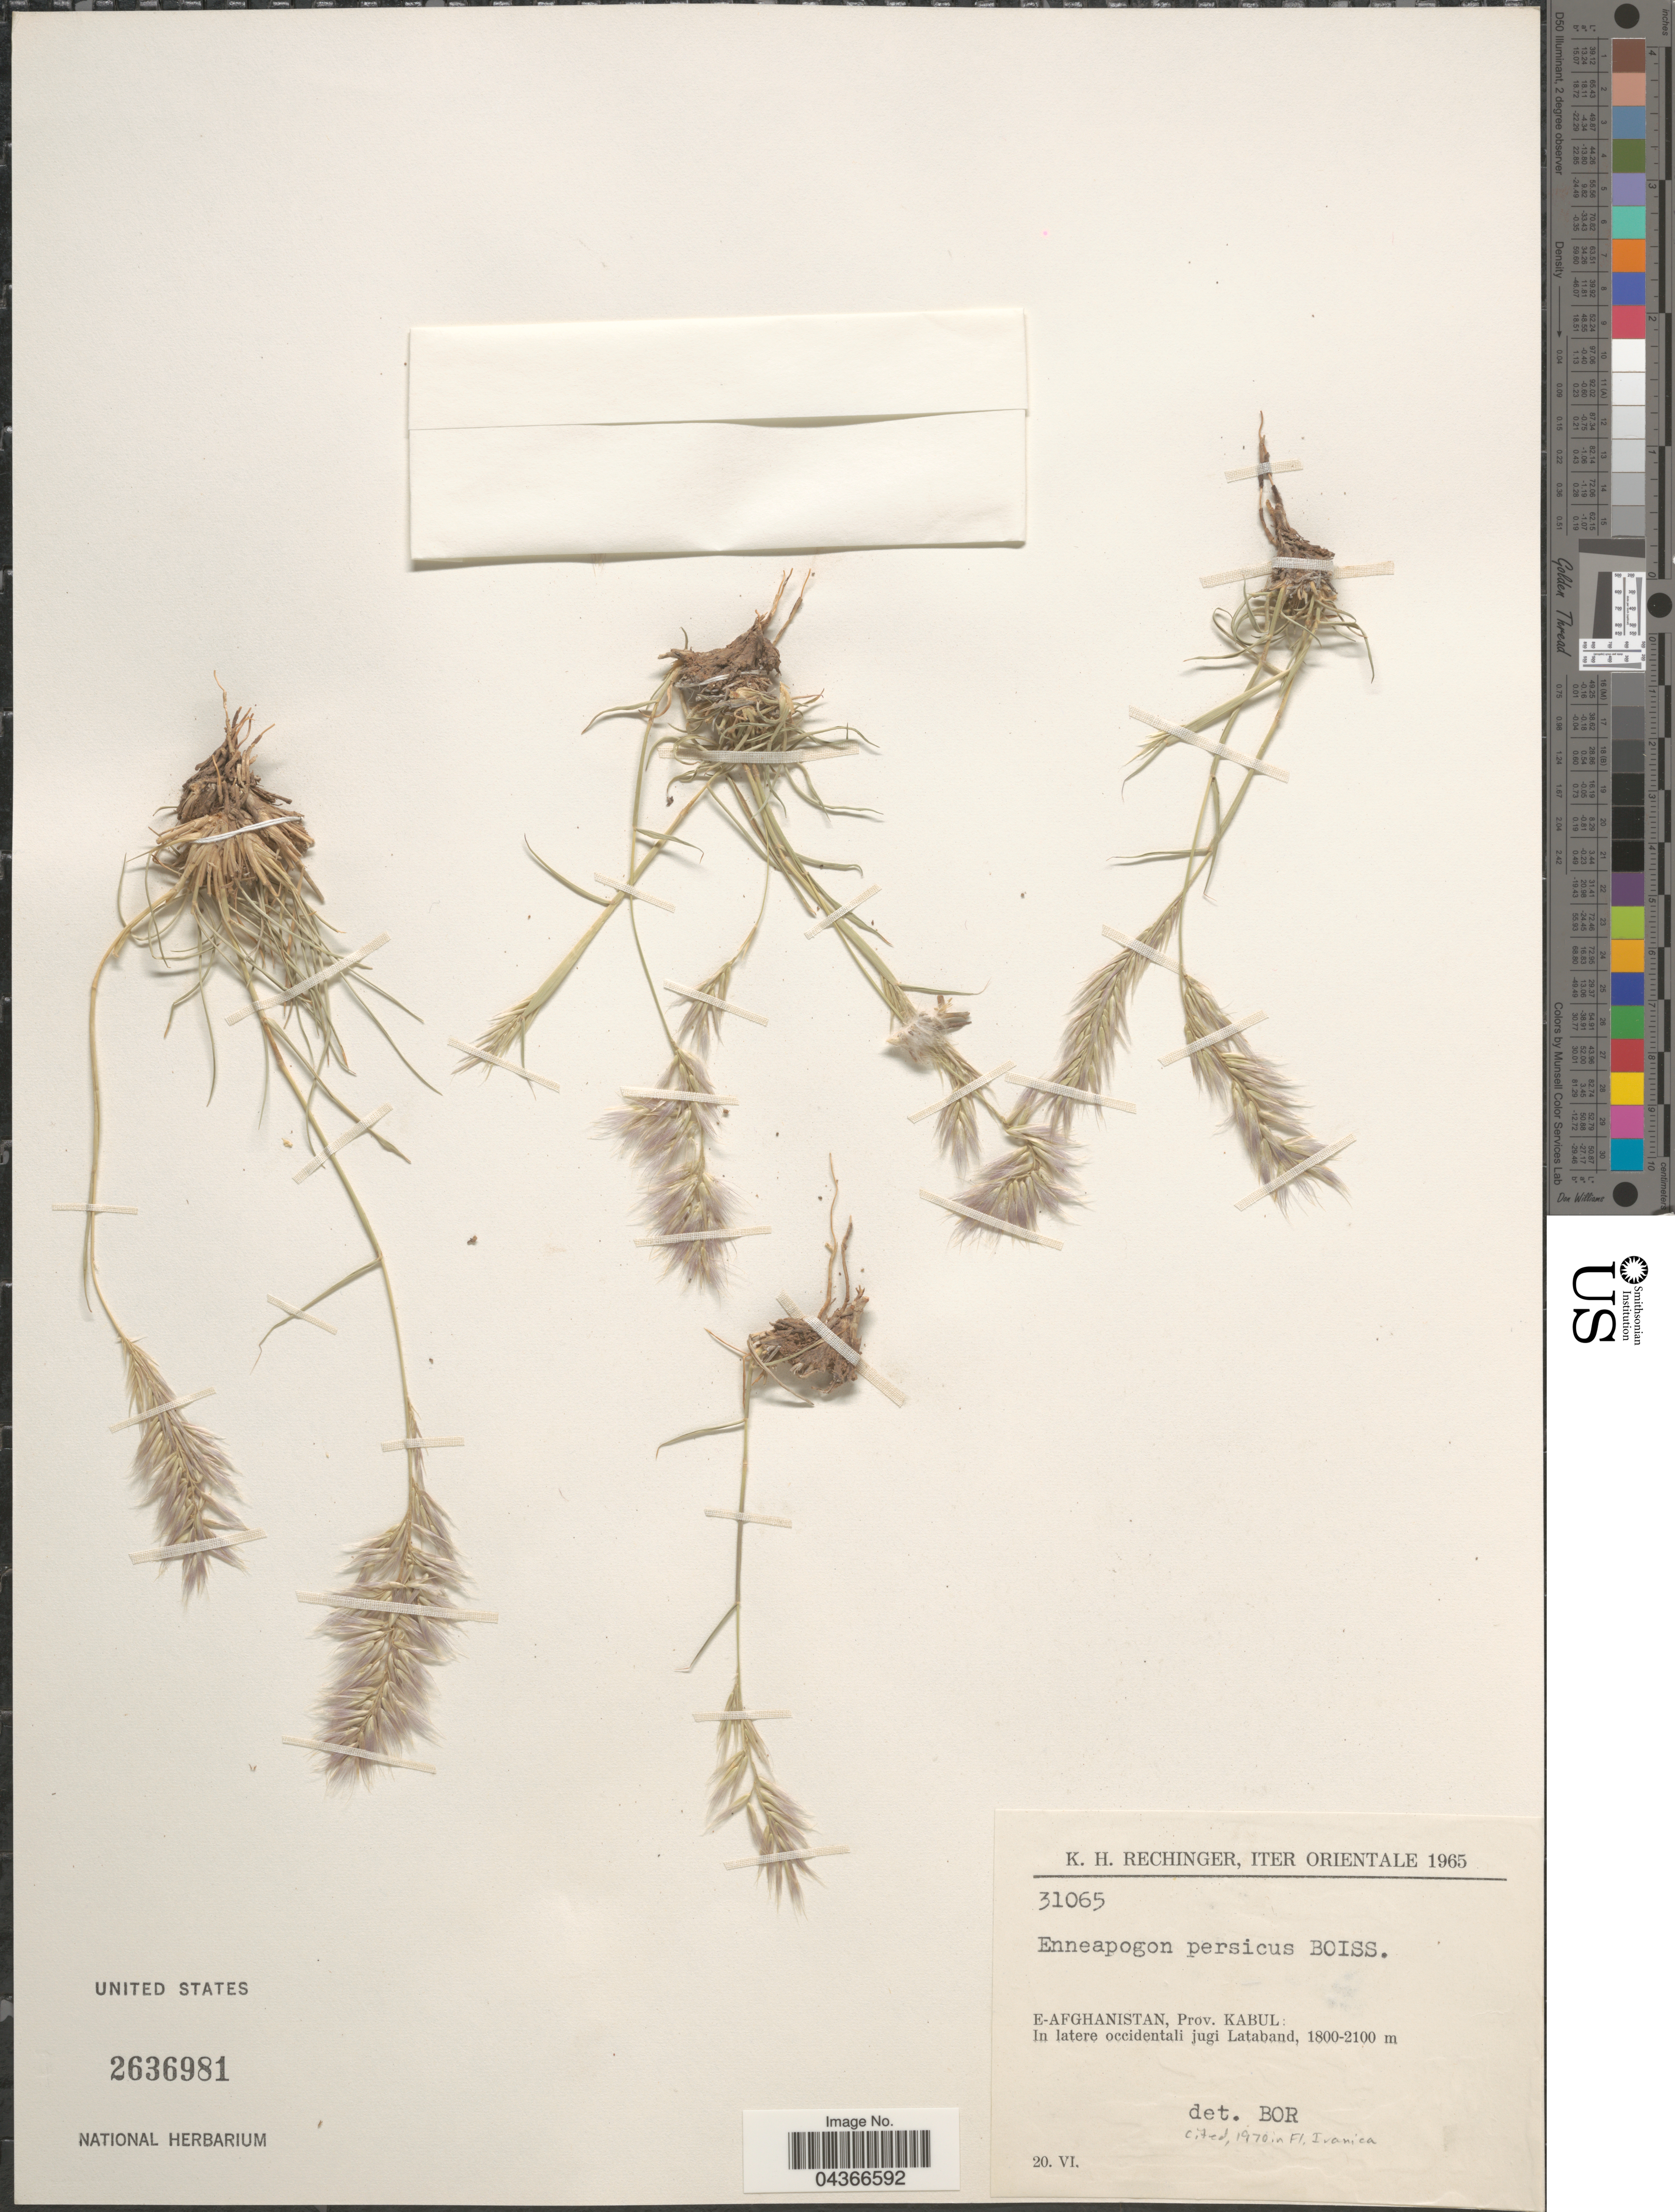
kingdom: Plantae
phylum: Tracheophyta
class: Liliopsida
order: Poales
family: Poaceae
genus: Enneapogon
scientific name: Enneapogon persicus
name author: Boiss.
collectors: K. H. Rechinger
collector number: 31065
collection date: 1965-06-20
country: Afghanistan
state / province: Kabul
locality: Iter Orientale 1965. E-Afghanistan, Prov. Kabul: In latere occidentali jugi Lataband.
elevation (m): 1800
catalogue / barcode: US 2636981